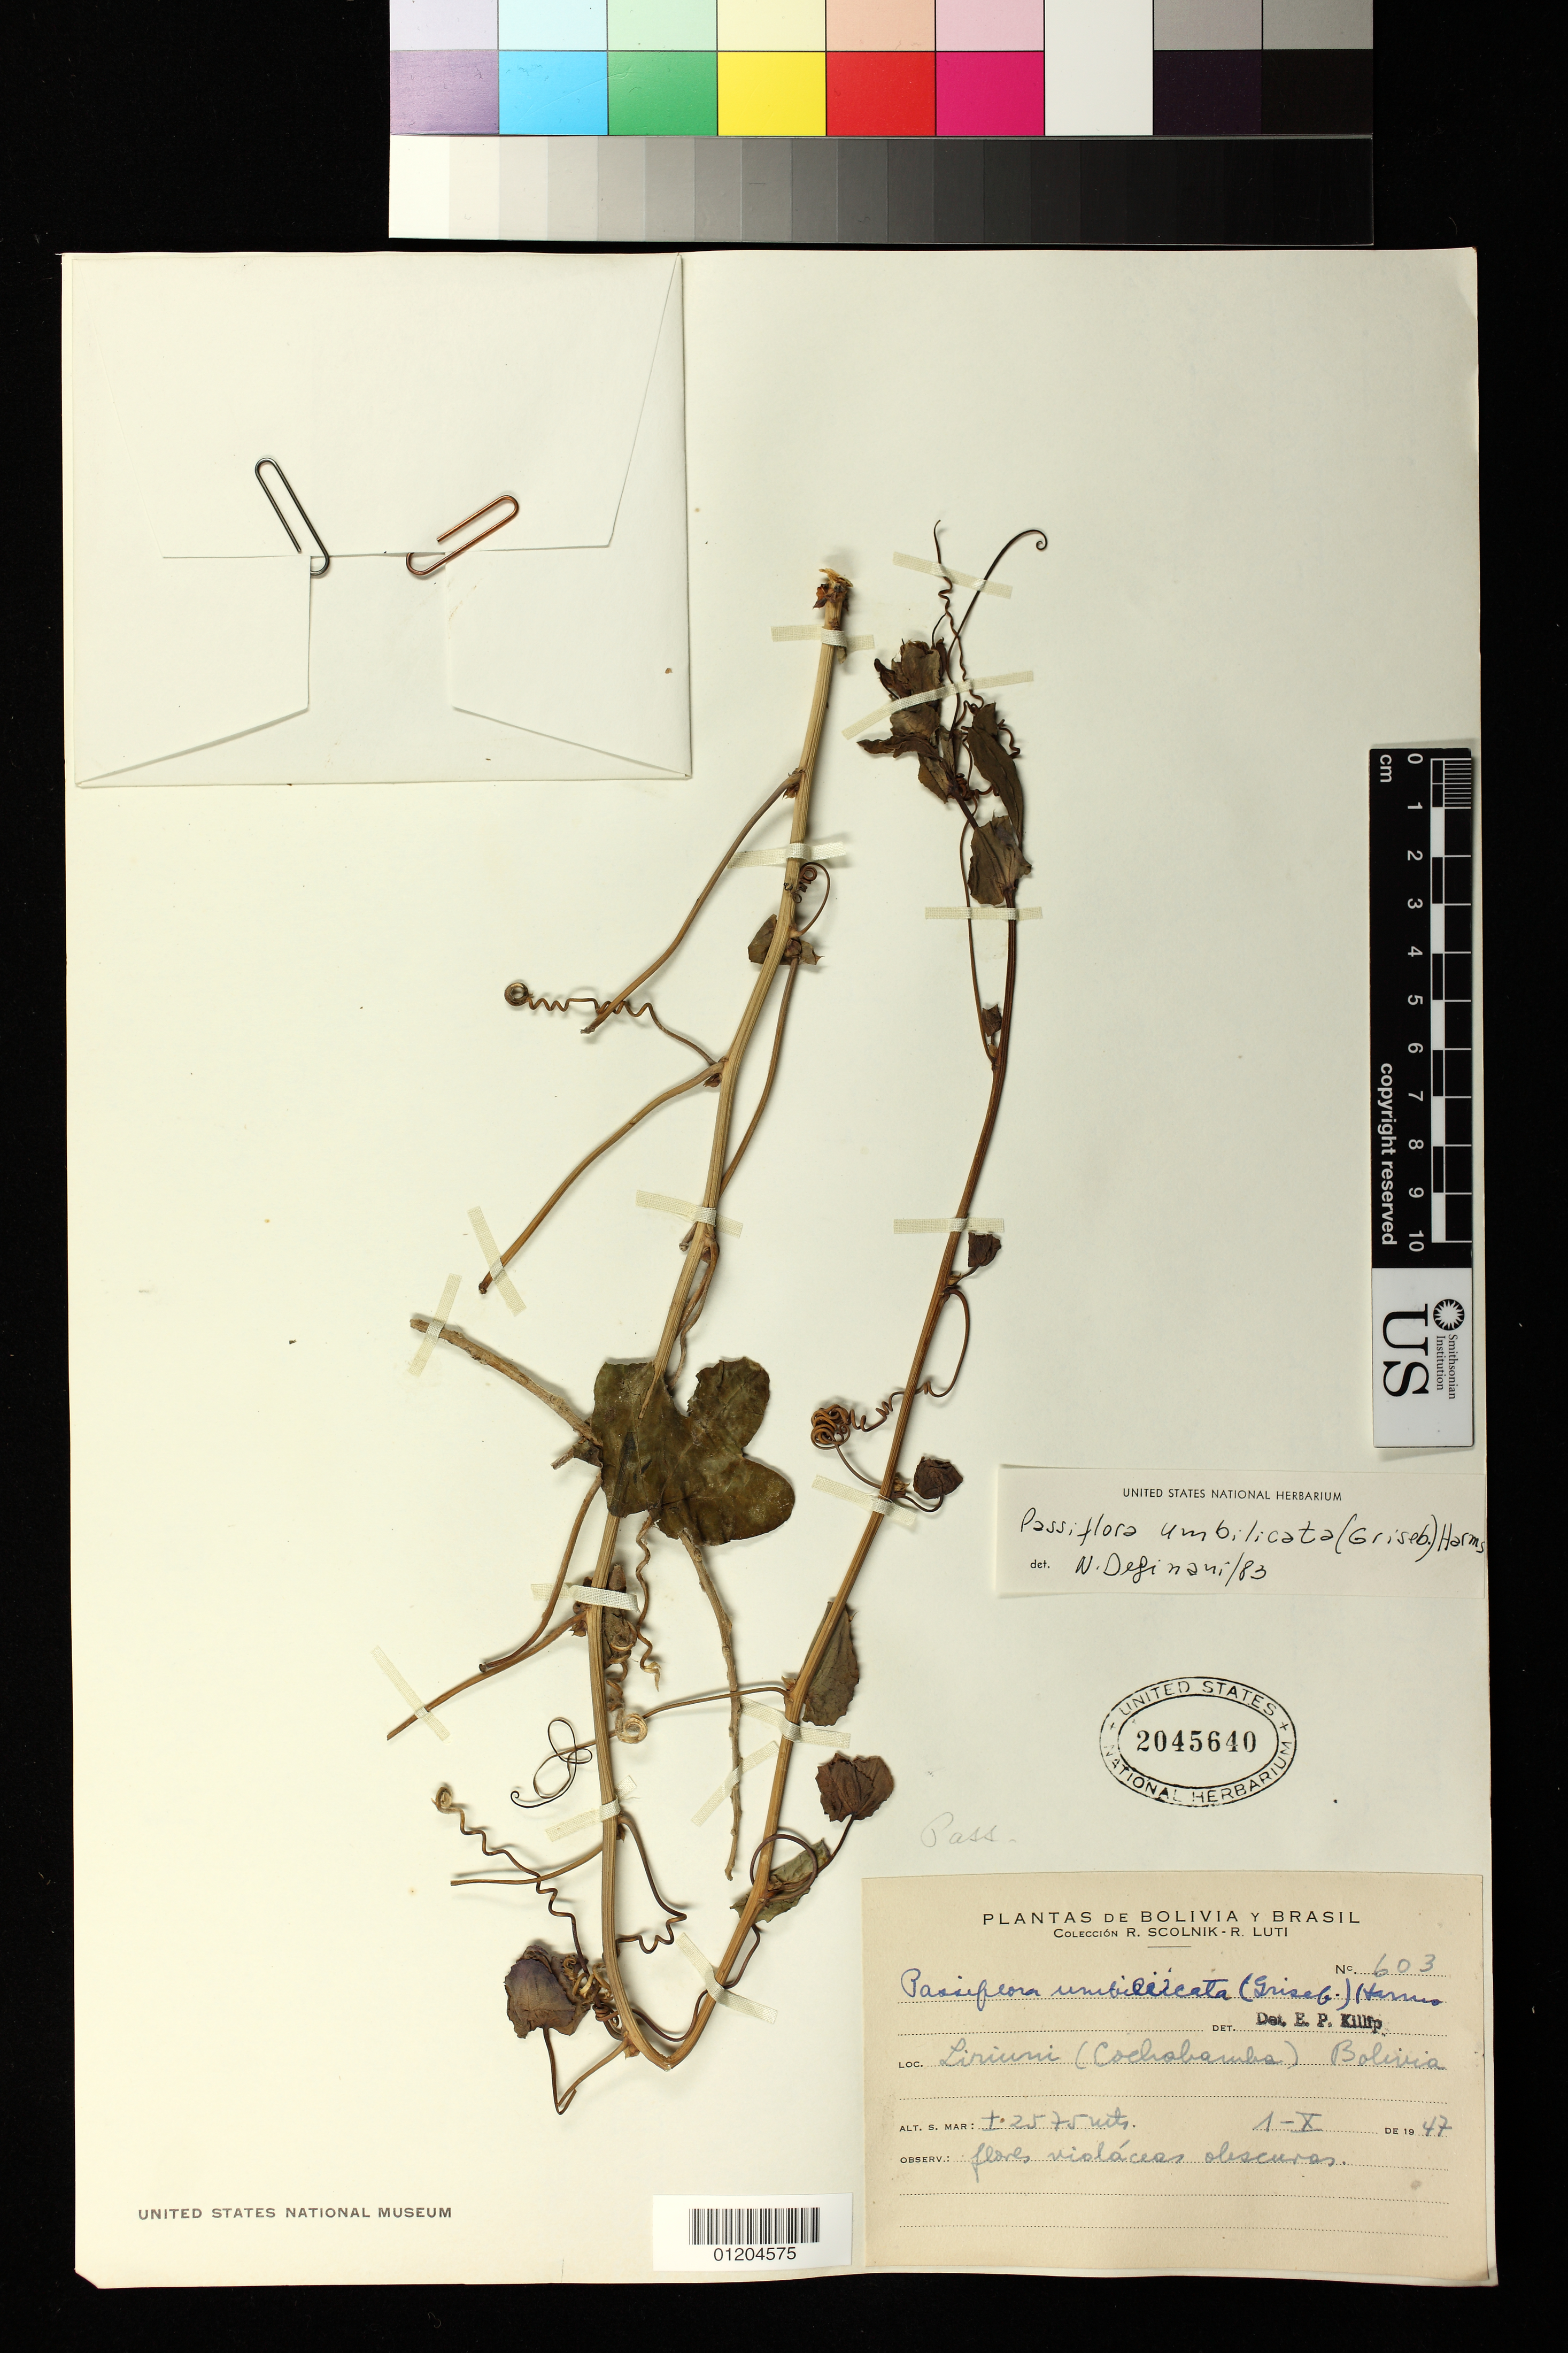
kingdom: Plantae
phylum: Tracheophyta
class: Magnoliopsida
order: Malpighiales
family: Passifloraceae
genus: Passiflora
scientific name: Passiflora umbilicata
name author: (Griseb.) Harms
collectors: R. Scolnik & R. Luti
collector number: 603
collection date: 1947-10-01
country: Bolivia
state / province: Cochabamba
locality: Liriuni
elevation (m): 2575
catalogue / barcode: US 2045640